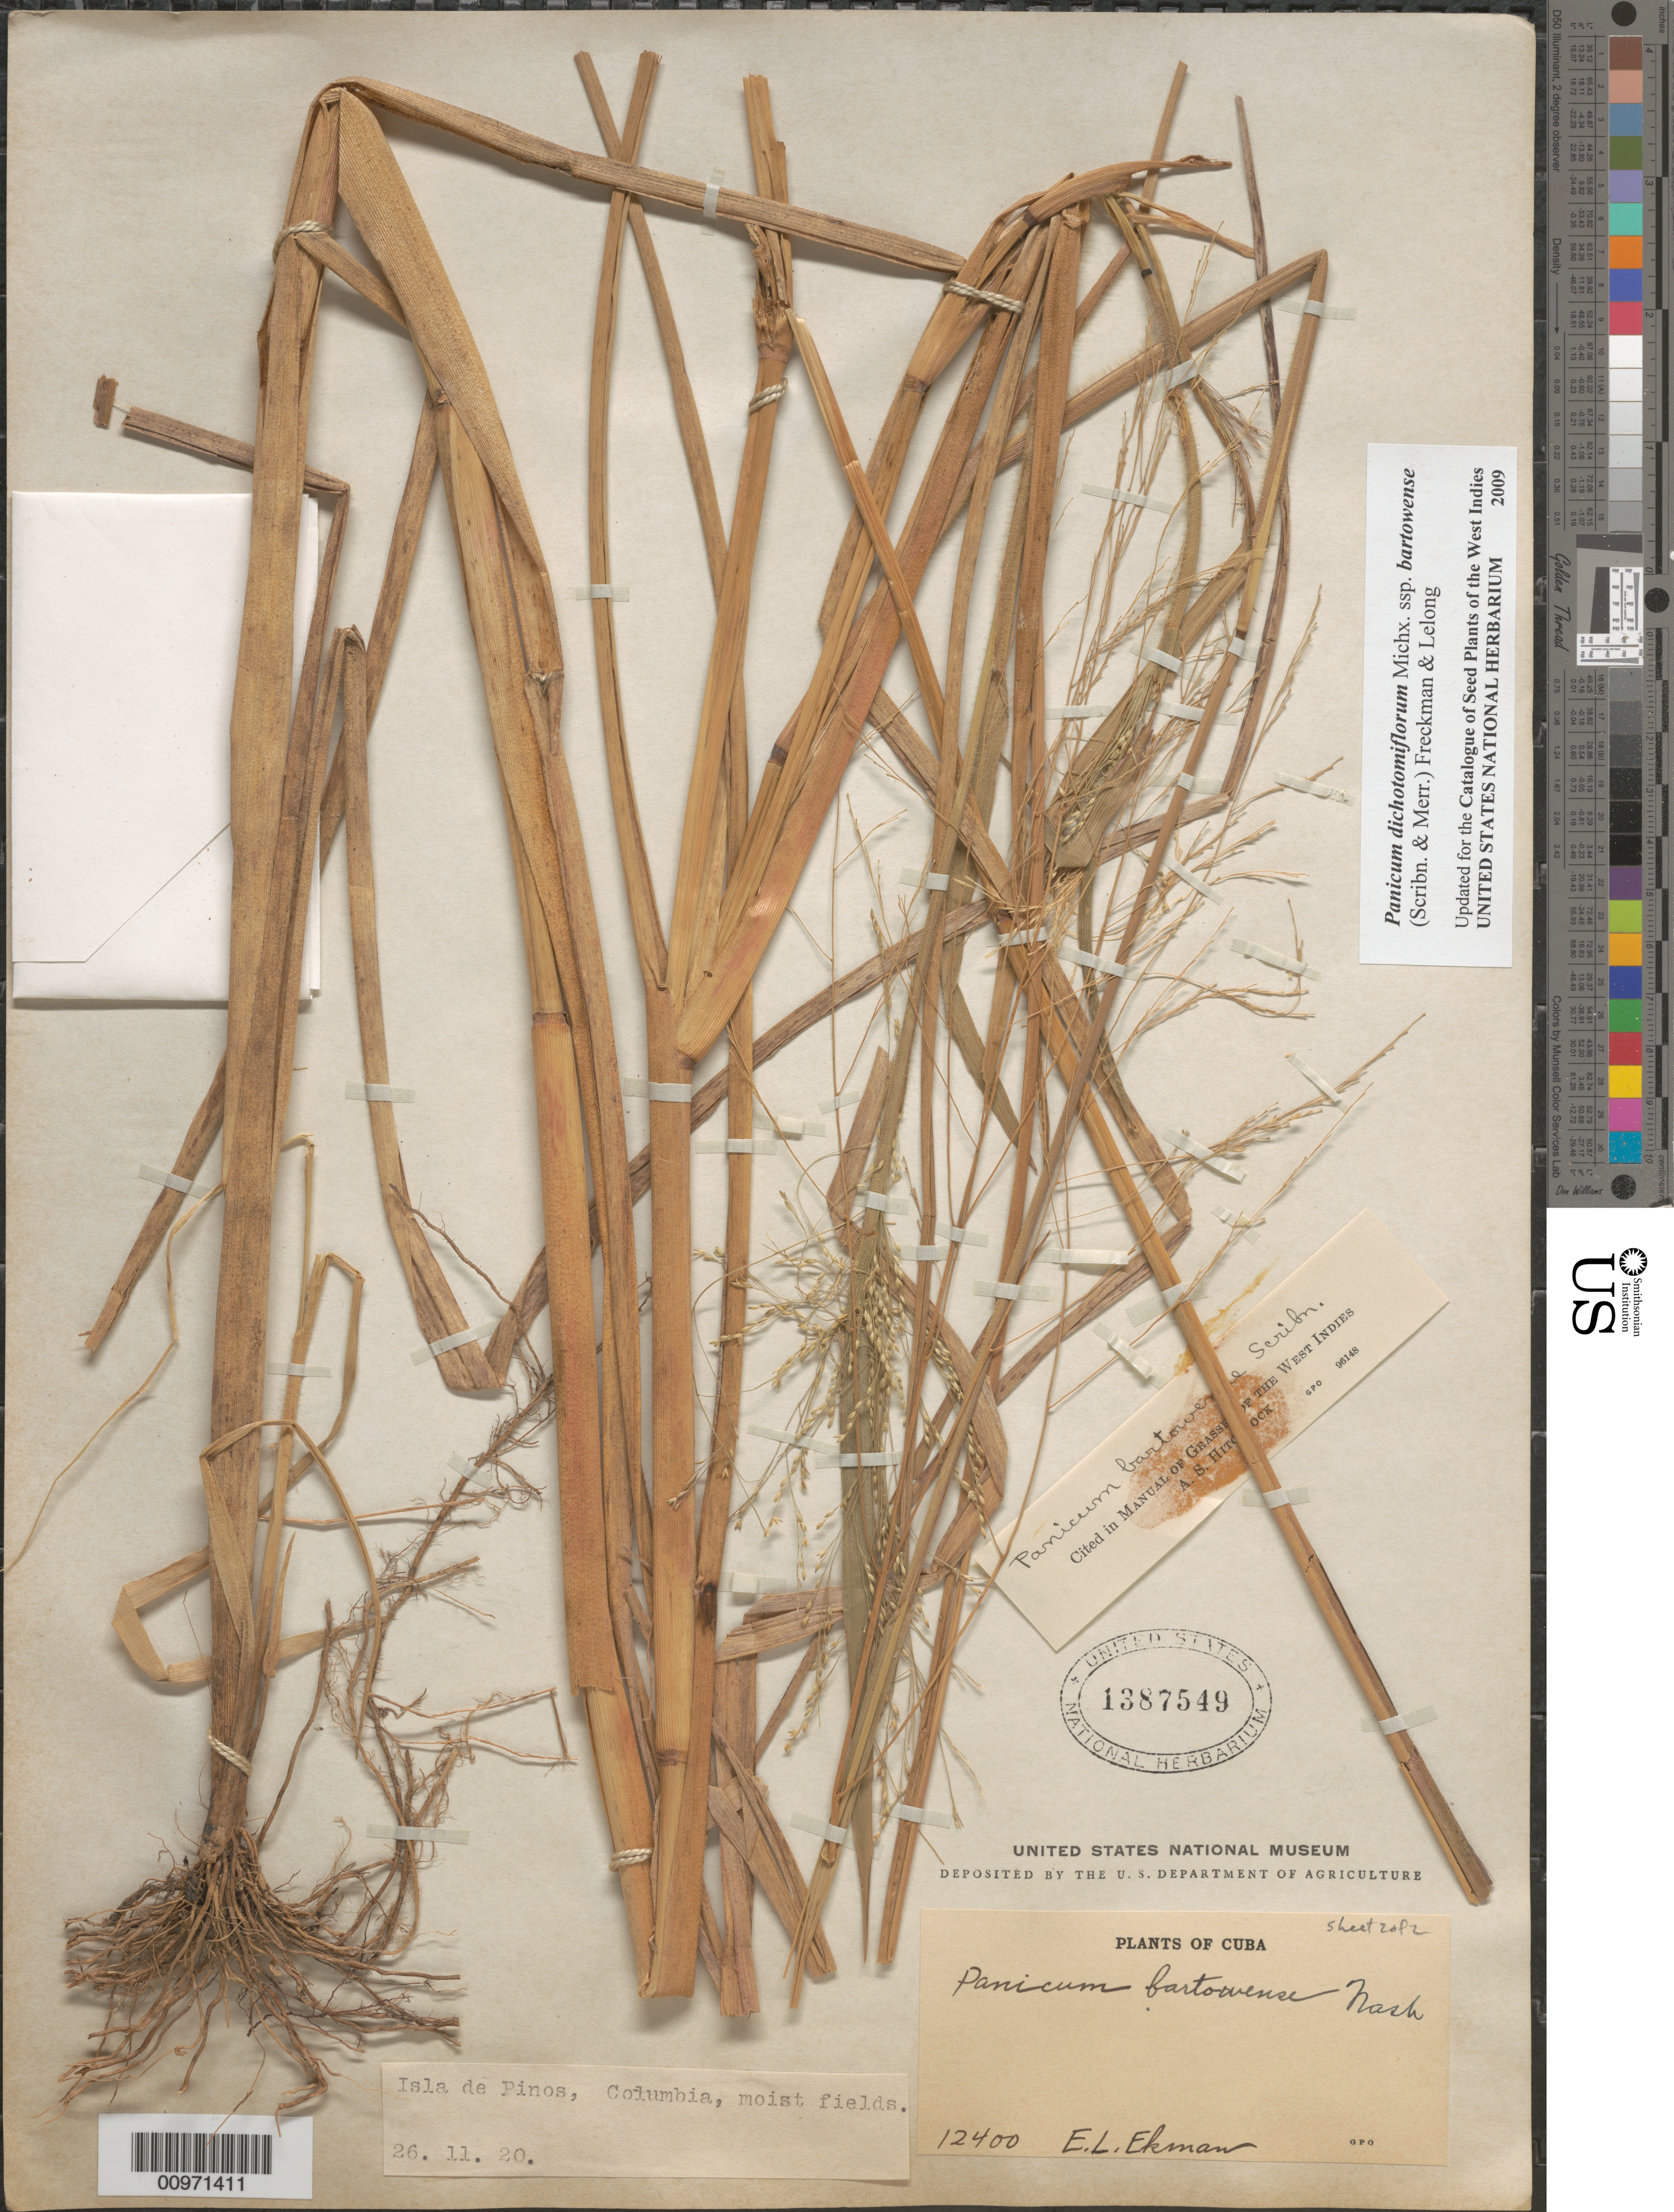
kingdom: Plantae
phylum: Tracheophyta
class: Liliopsida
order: Poales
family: Poaceae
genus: Panicum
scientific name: Panicum dichotomiflorum subsp. bartowense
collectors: E. L. Ekman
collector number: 12400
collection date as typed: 26 Nov 1920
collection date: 1920-11-26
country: Cuba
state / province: Isla de la Juventud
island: Isla de la Juventud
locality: Columbia, near cult Places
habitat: Moist fields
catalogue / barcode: US 1387549